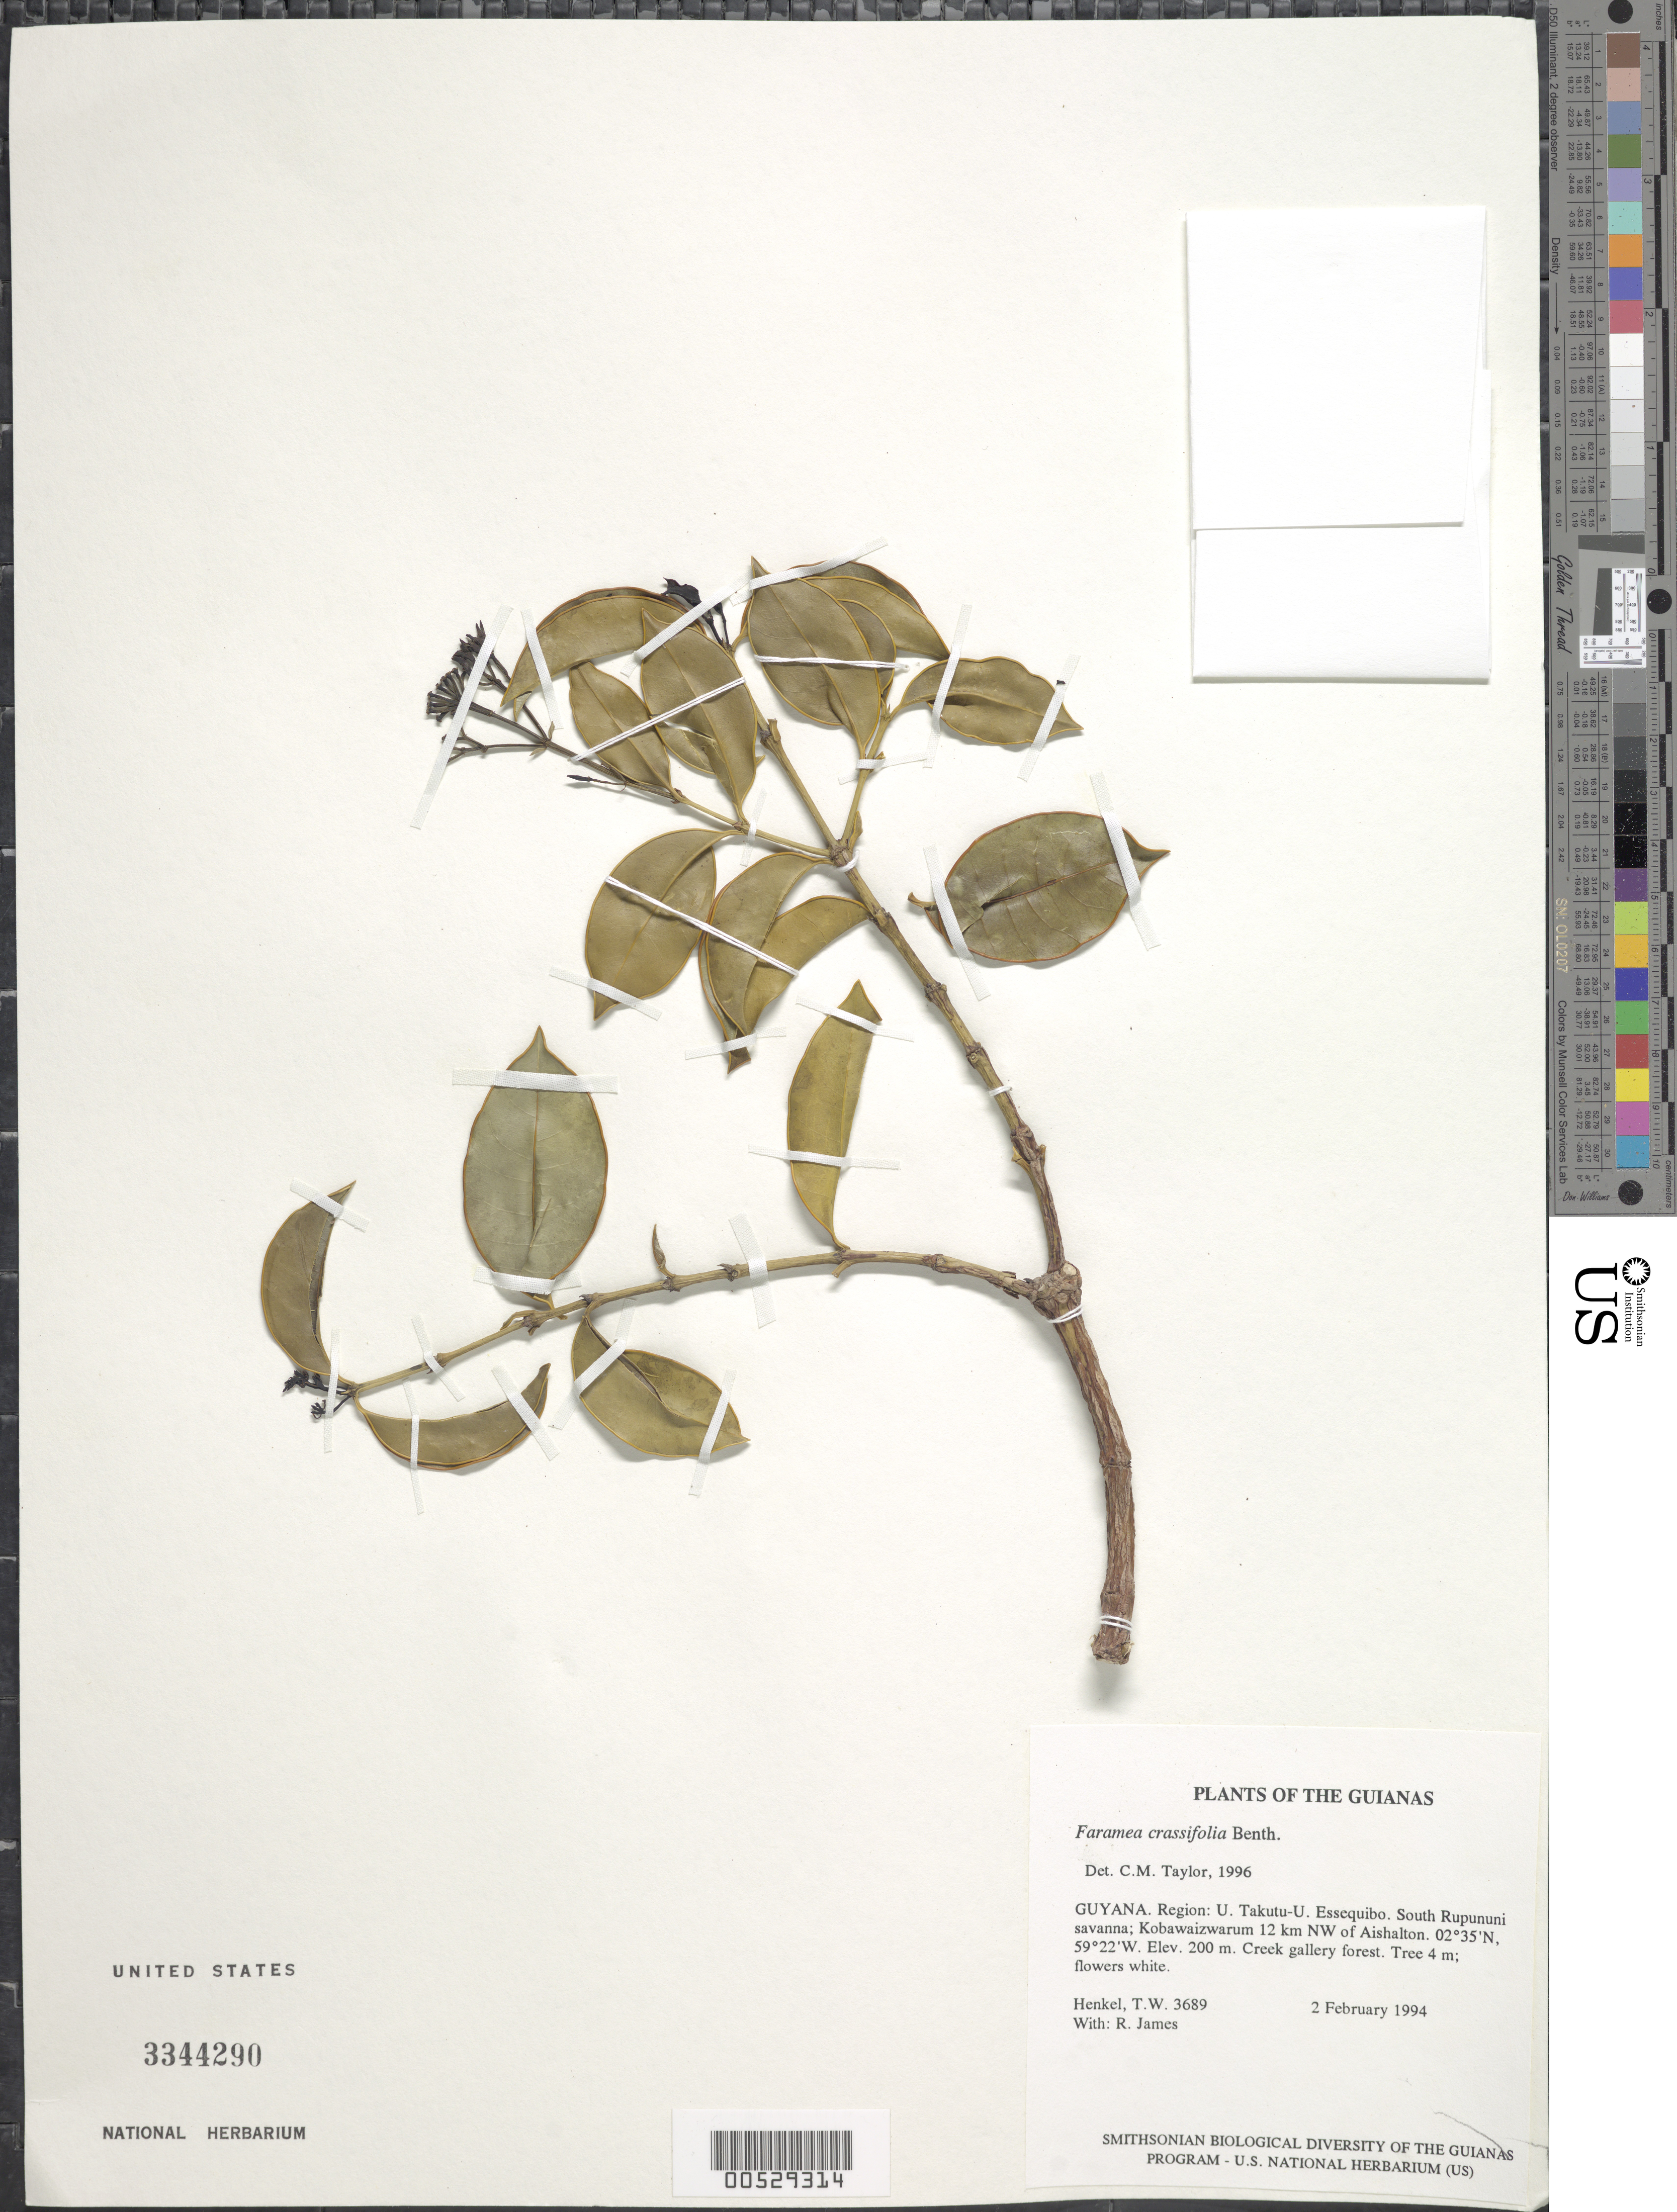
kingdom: Plantae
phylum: Tracheophyta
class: Magnoliopsida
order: Gentianales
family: Rubiaceae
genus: Faramea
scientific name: Faramea crassifolia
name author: Benth.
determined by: Taylor, Charlotte M.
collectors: T. Henkel & R. James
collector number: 3689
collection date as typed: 2 February 1994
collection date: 1994-02-02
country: Guyana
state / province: U. Takutu-U. Essequibo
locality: South Rupununi savanna; Kobawaizwarum 12 km NW of Aishalton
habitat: Creek gallery forest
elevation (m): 200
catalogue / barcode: US 3344290